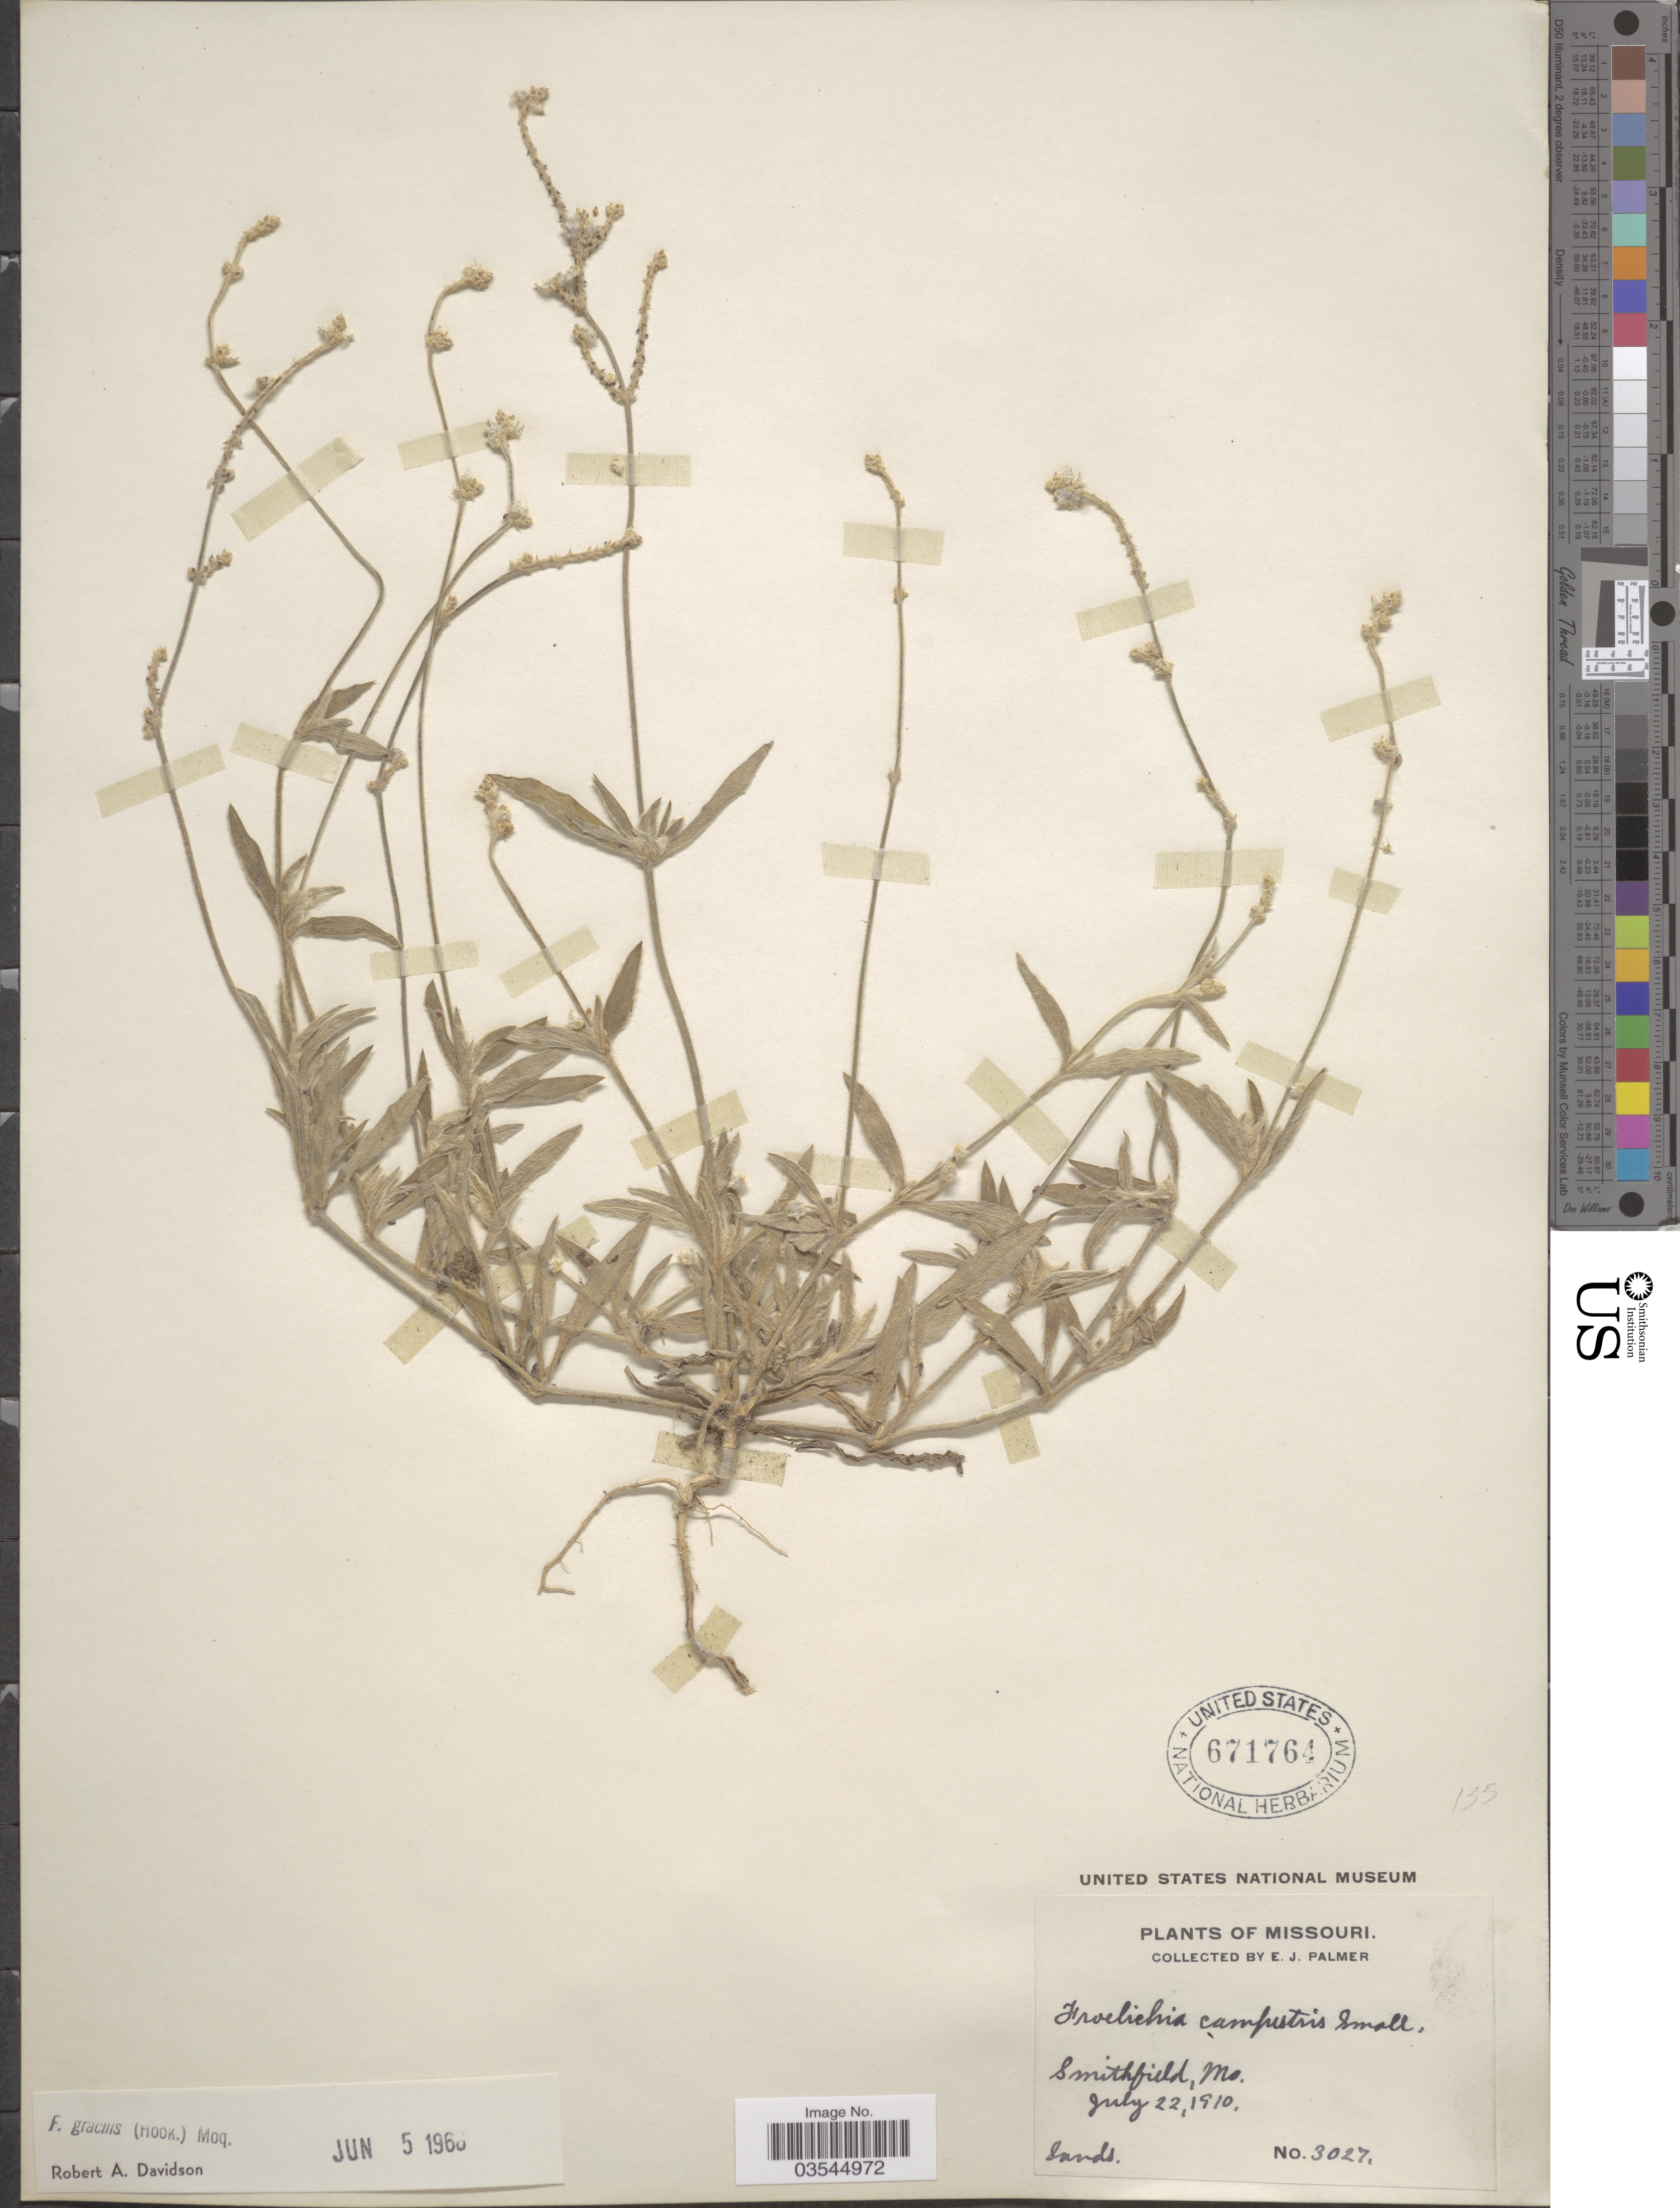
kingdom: Plantae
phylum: Tracheophyta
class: Magnoliopsida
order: Caryophyllales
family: Amaranthaceae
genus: Froelichia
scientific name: Froelichia gracilis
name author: (Hook.) Moq.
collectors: B. F. Bush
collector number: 3027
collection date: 1910-07-22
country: United States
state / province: Missouri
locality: Smithfield, Mo.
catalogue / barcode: US 671764